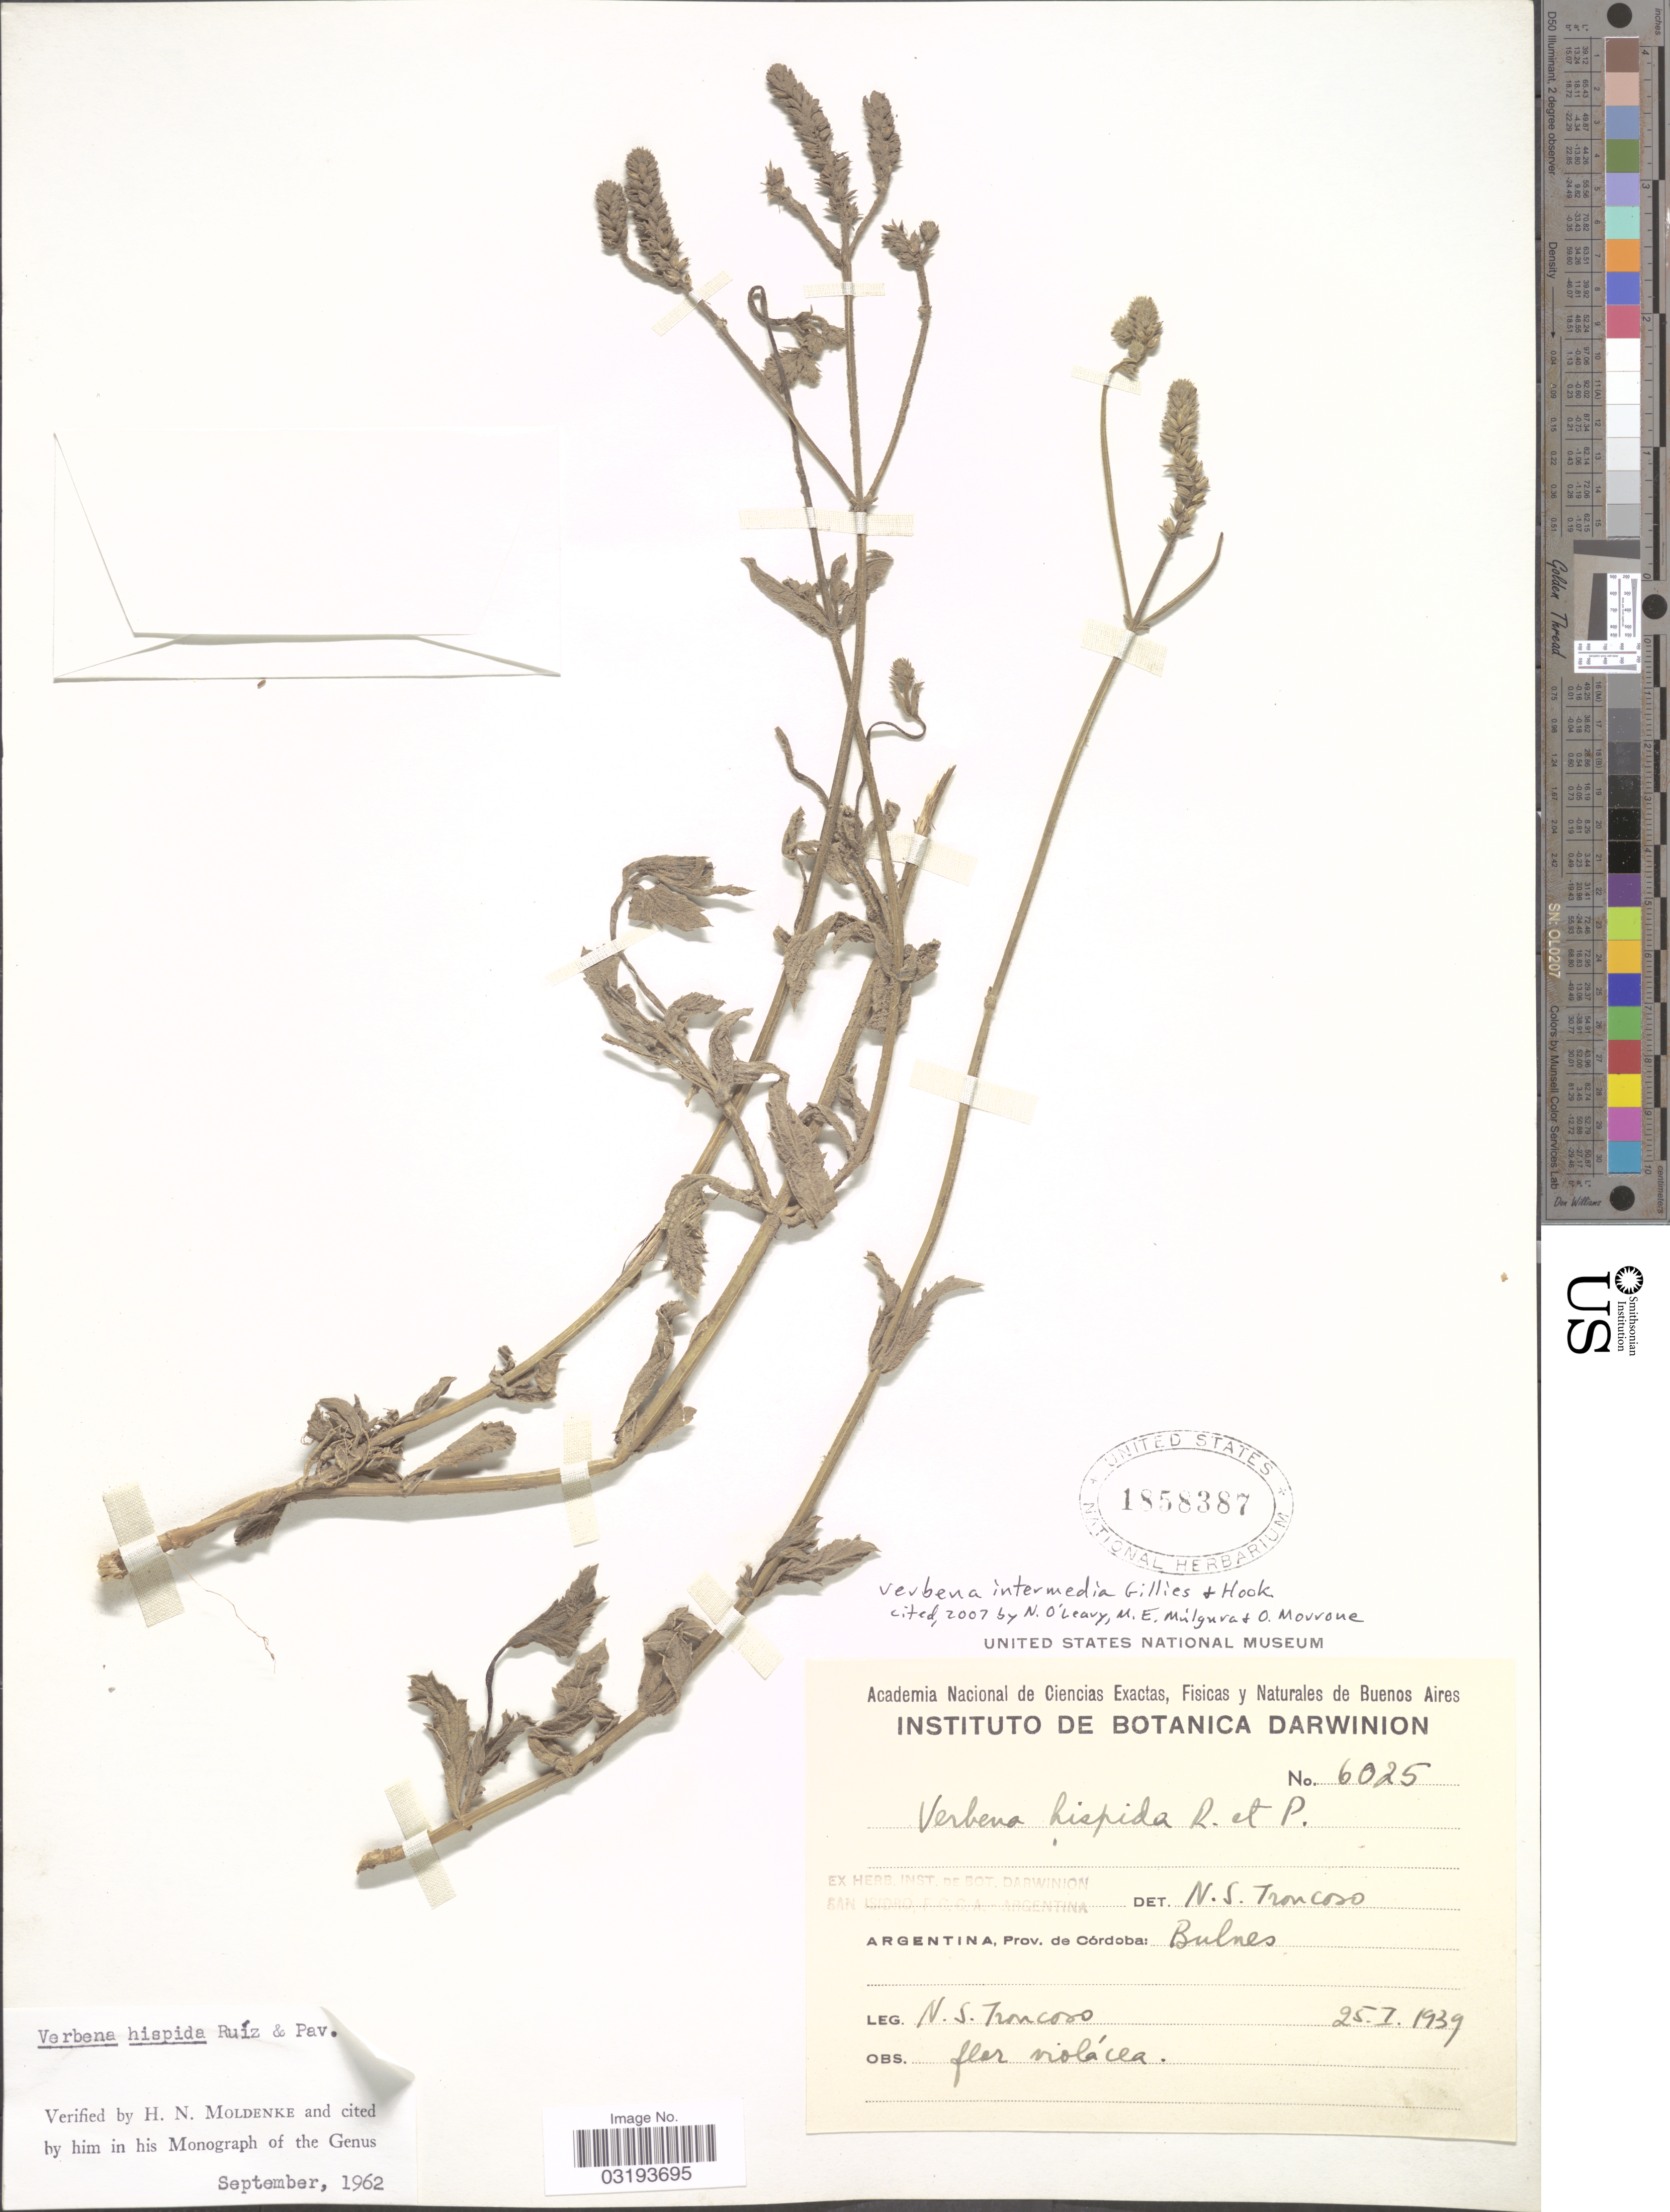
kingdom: Plantae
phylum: Tracheophyta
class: Magnoliopsida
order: Lamiales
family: Verbenaceae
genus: Verbena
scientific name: Verbena intermedia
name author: Gillies & Hook.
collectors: N. Troncoso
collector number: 6025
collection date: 1939-01-25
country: Colombia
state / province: Córdoba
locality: Bulnes.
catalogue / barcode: US 1858387